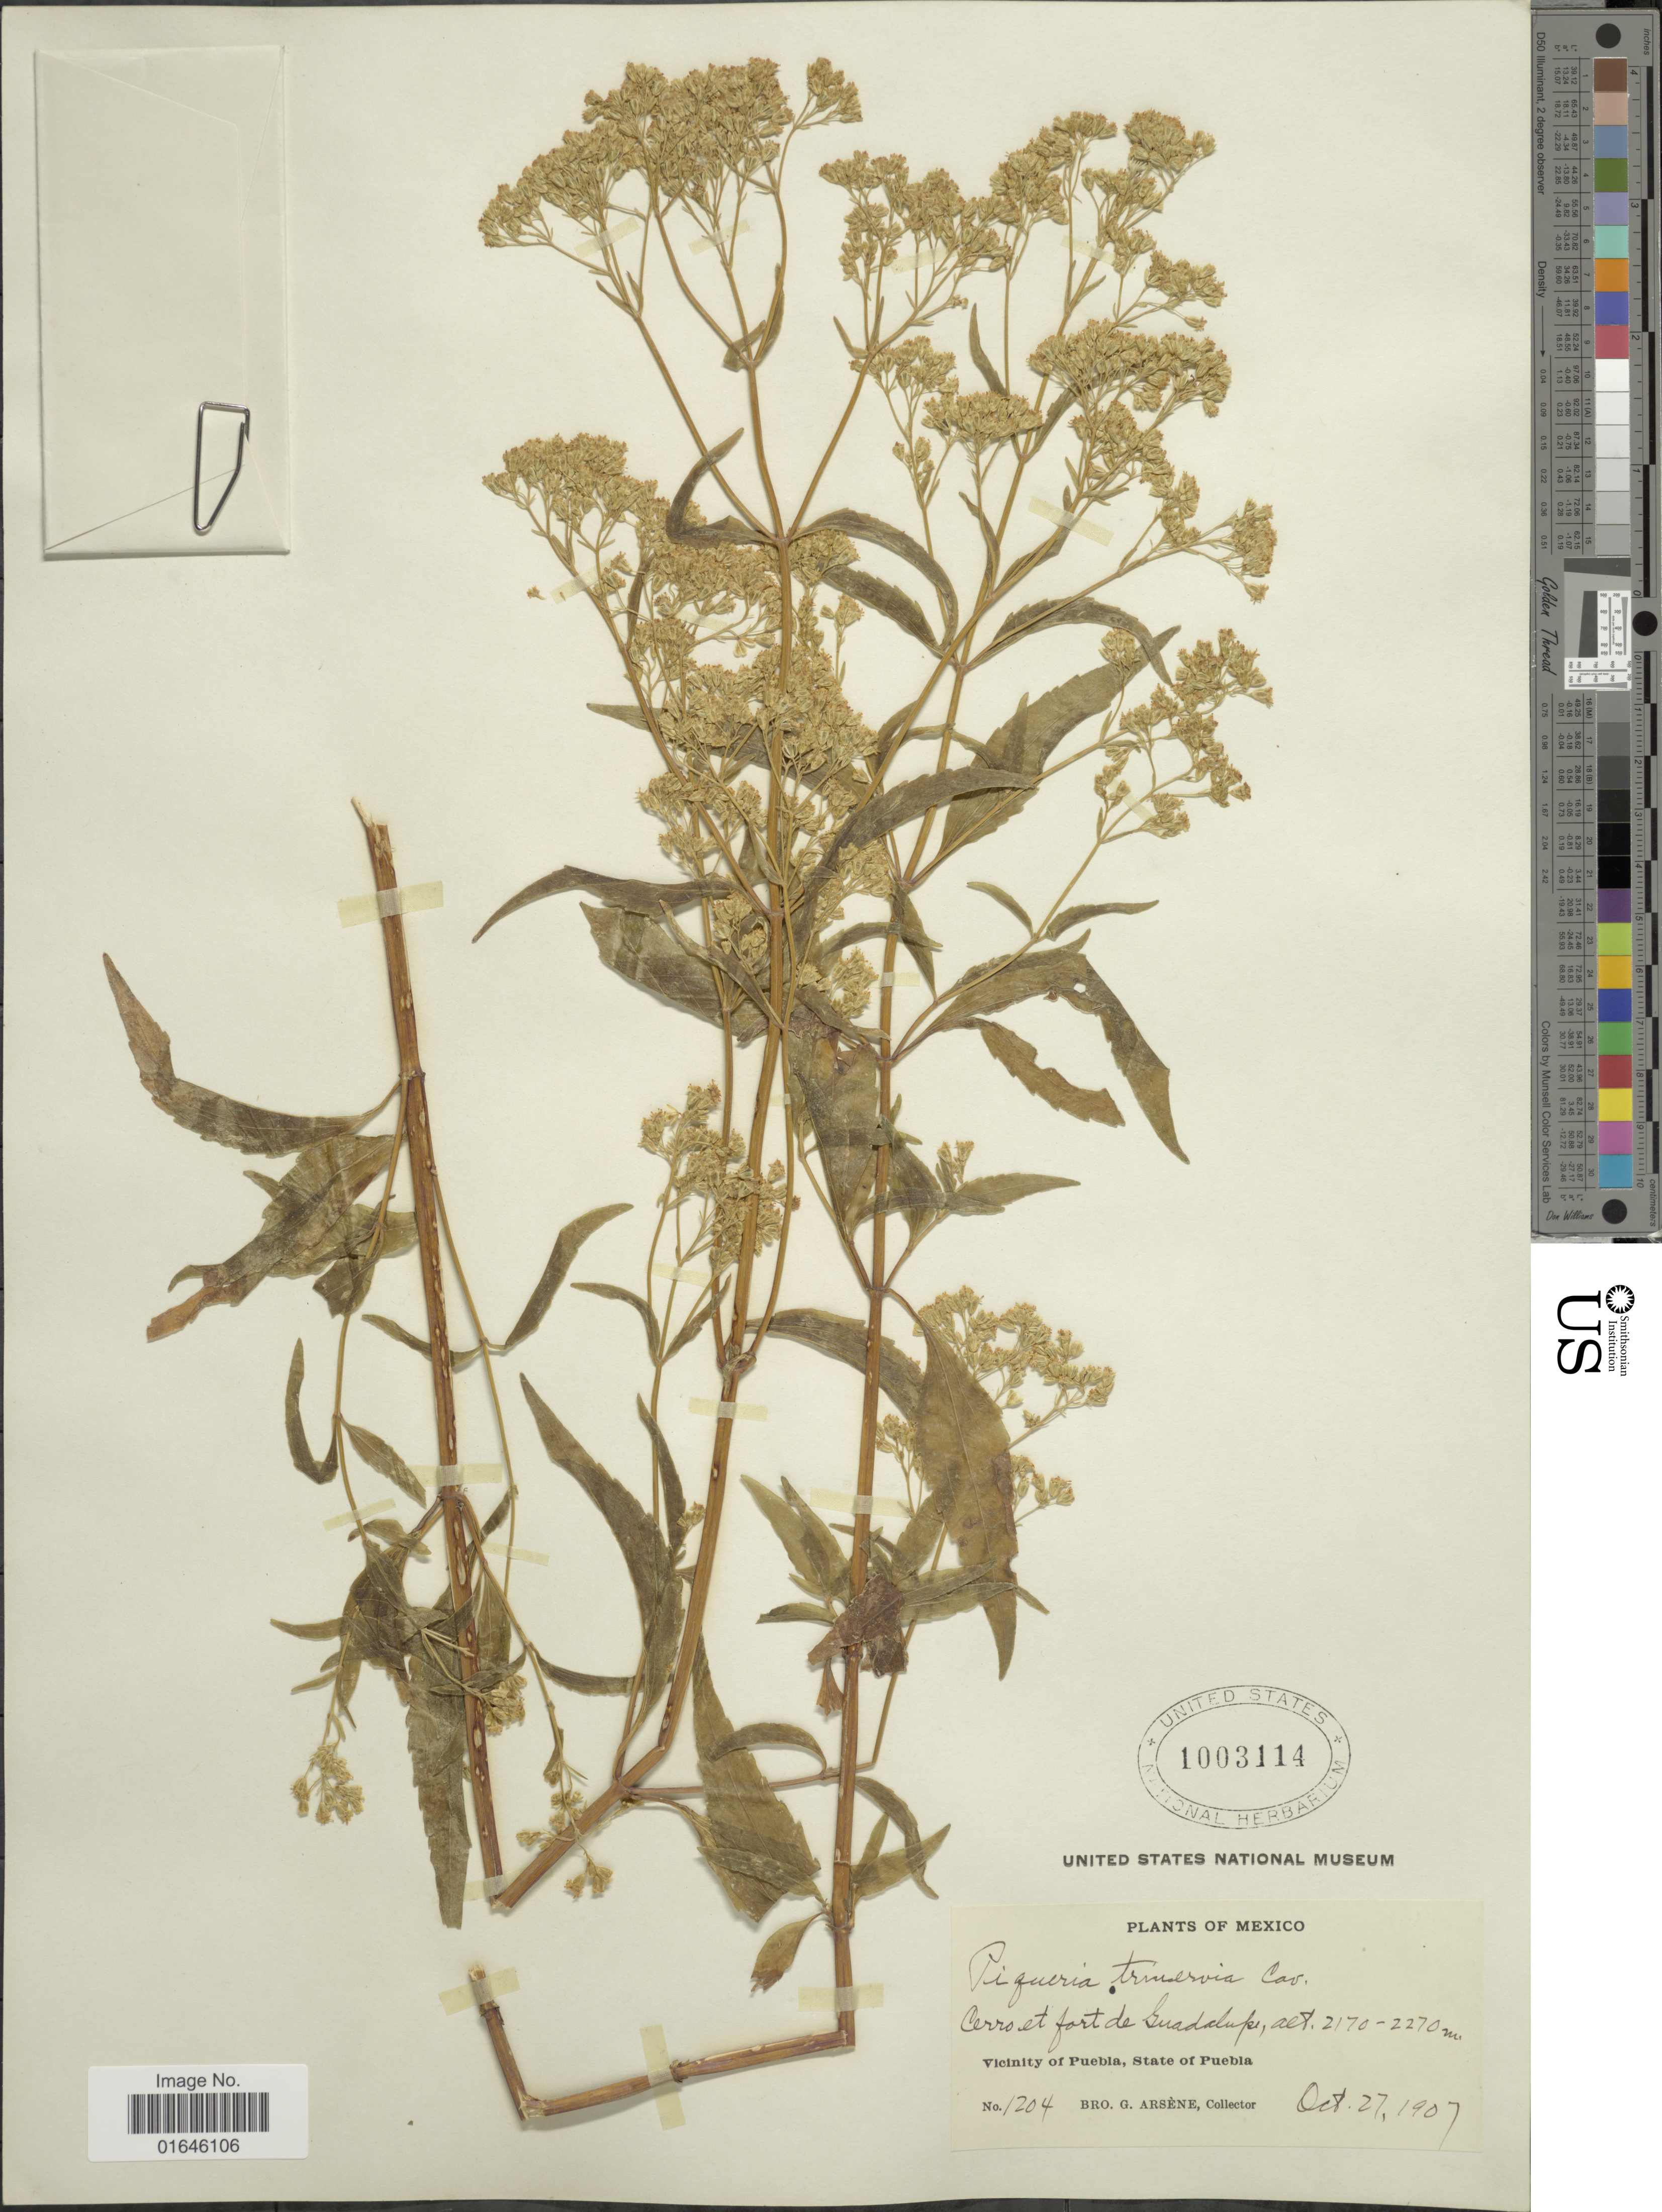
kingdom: Plantae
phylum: Tracheophyta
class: Magnoliopsida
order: Asterales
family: Asteraceae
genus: Piqueria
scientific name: Piqueria trinervia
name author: Cav.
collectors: Bro. G. Arsène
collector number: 1204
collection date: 1907-10-27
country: Mexico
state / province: Puebla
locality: Cerro et fort de Guadalupe, Vicinity of Puebla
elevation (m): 2170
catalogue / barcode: US 1003114